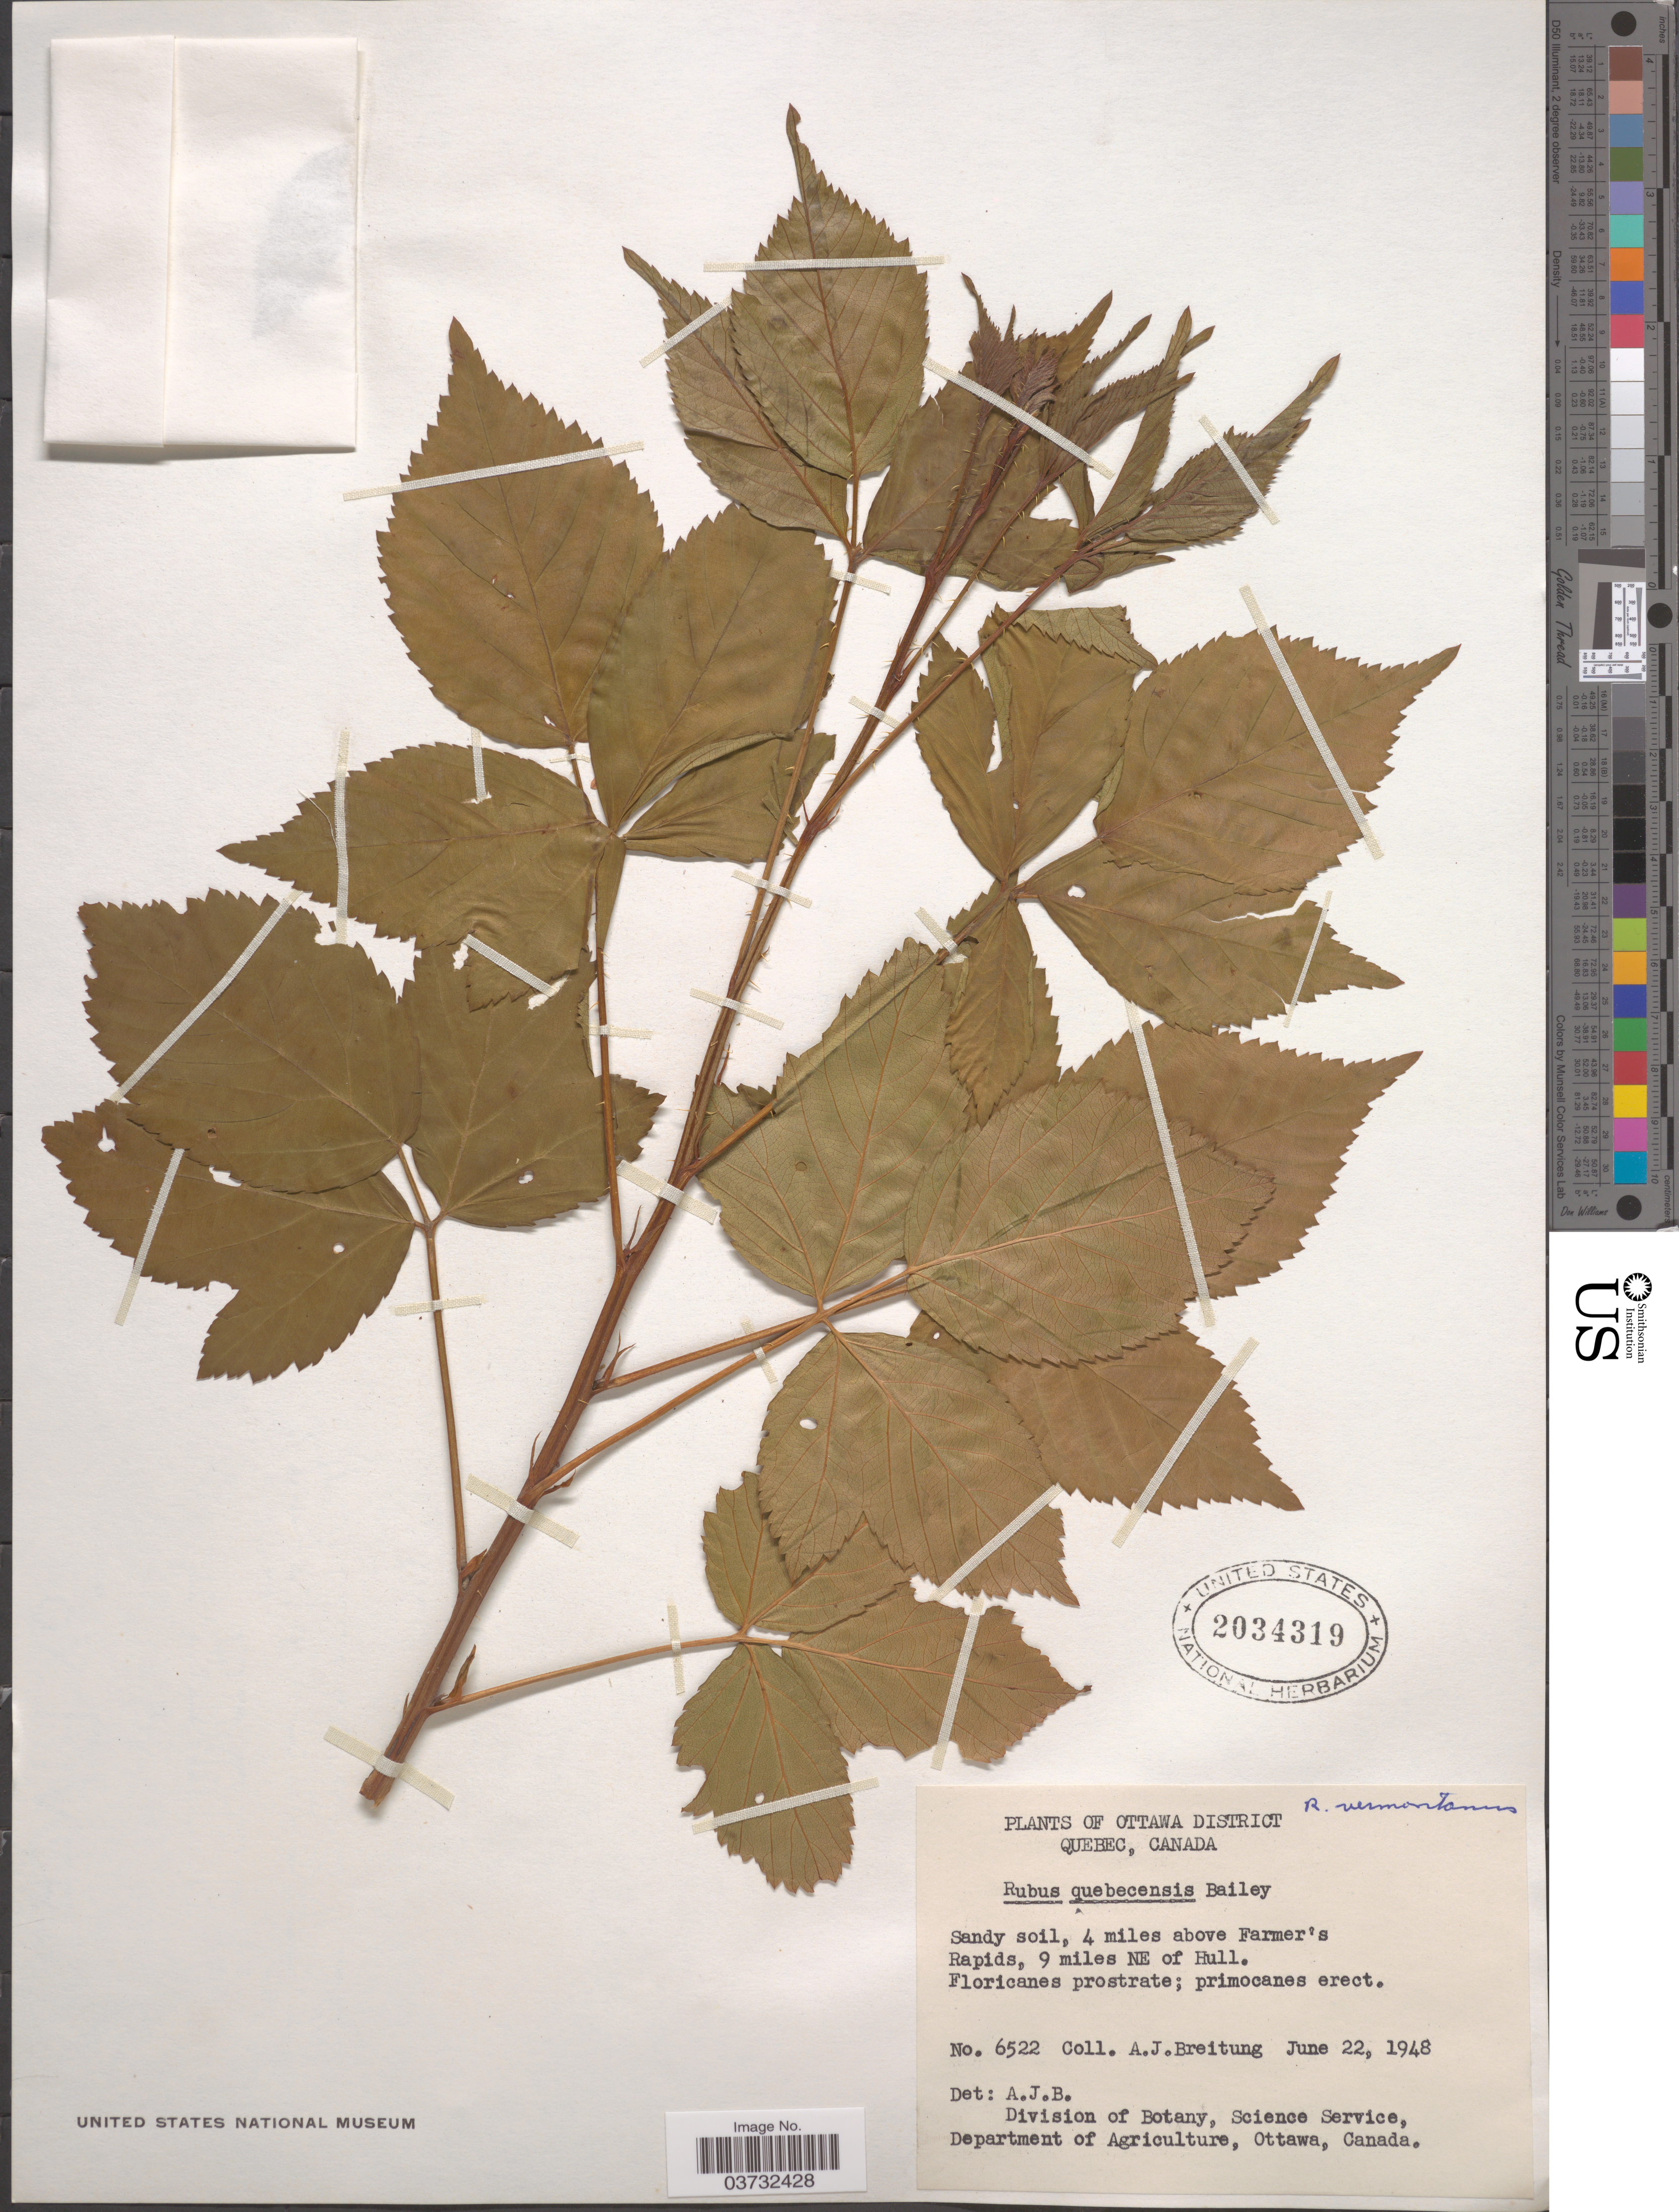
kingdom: Plantae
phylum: Tracheophyta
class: Magnoliopsida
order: Rosales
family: Rosaceae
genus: Rubus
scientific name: Rubus vermontanus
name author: Blanch.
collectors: A. Breitung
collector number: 6522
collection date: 1948-06-22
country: Canada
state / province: Quebec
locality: Ottawa District. 4 miles above Farmer's Rapids, 9 miles NE of Hull.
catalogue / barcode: US 2034319